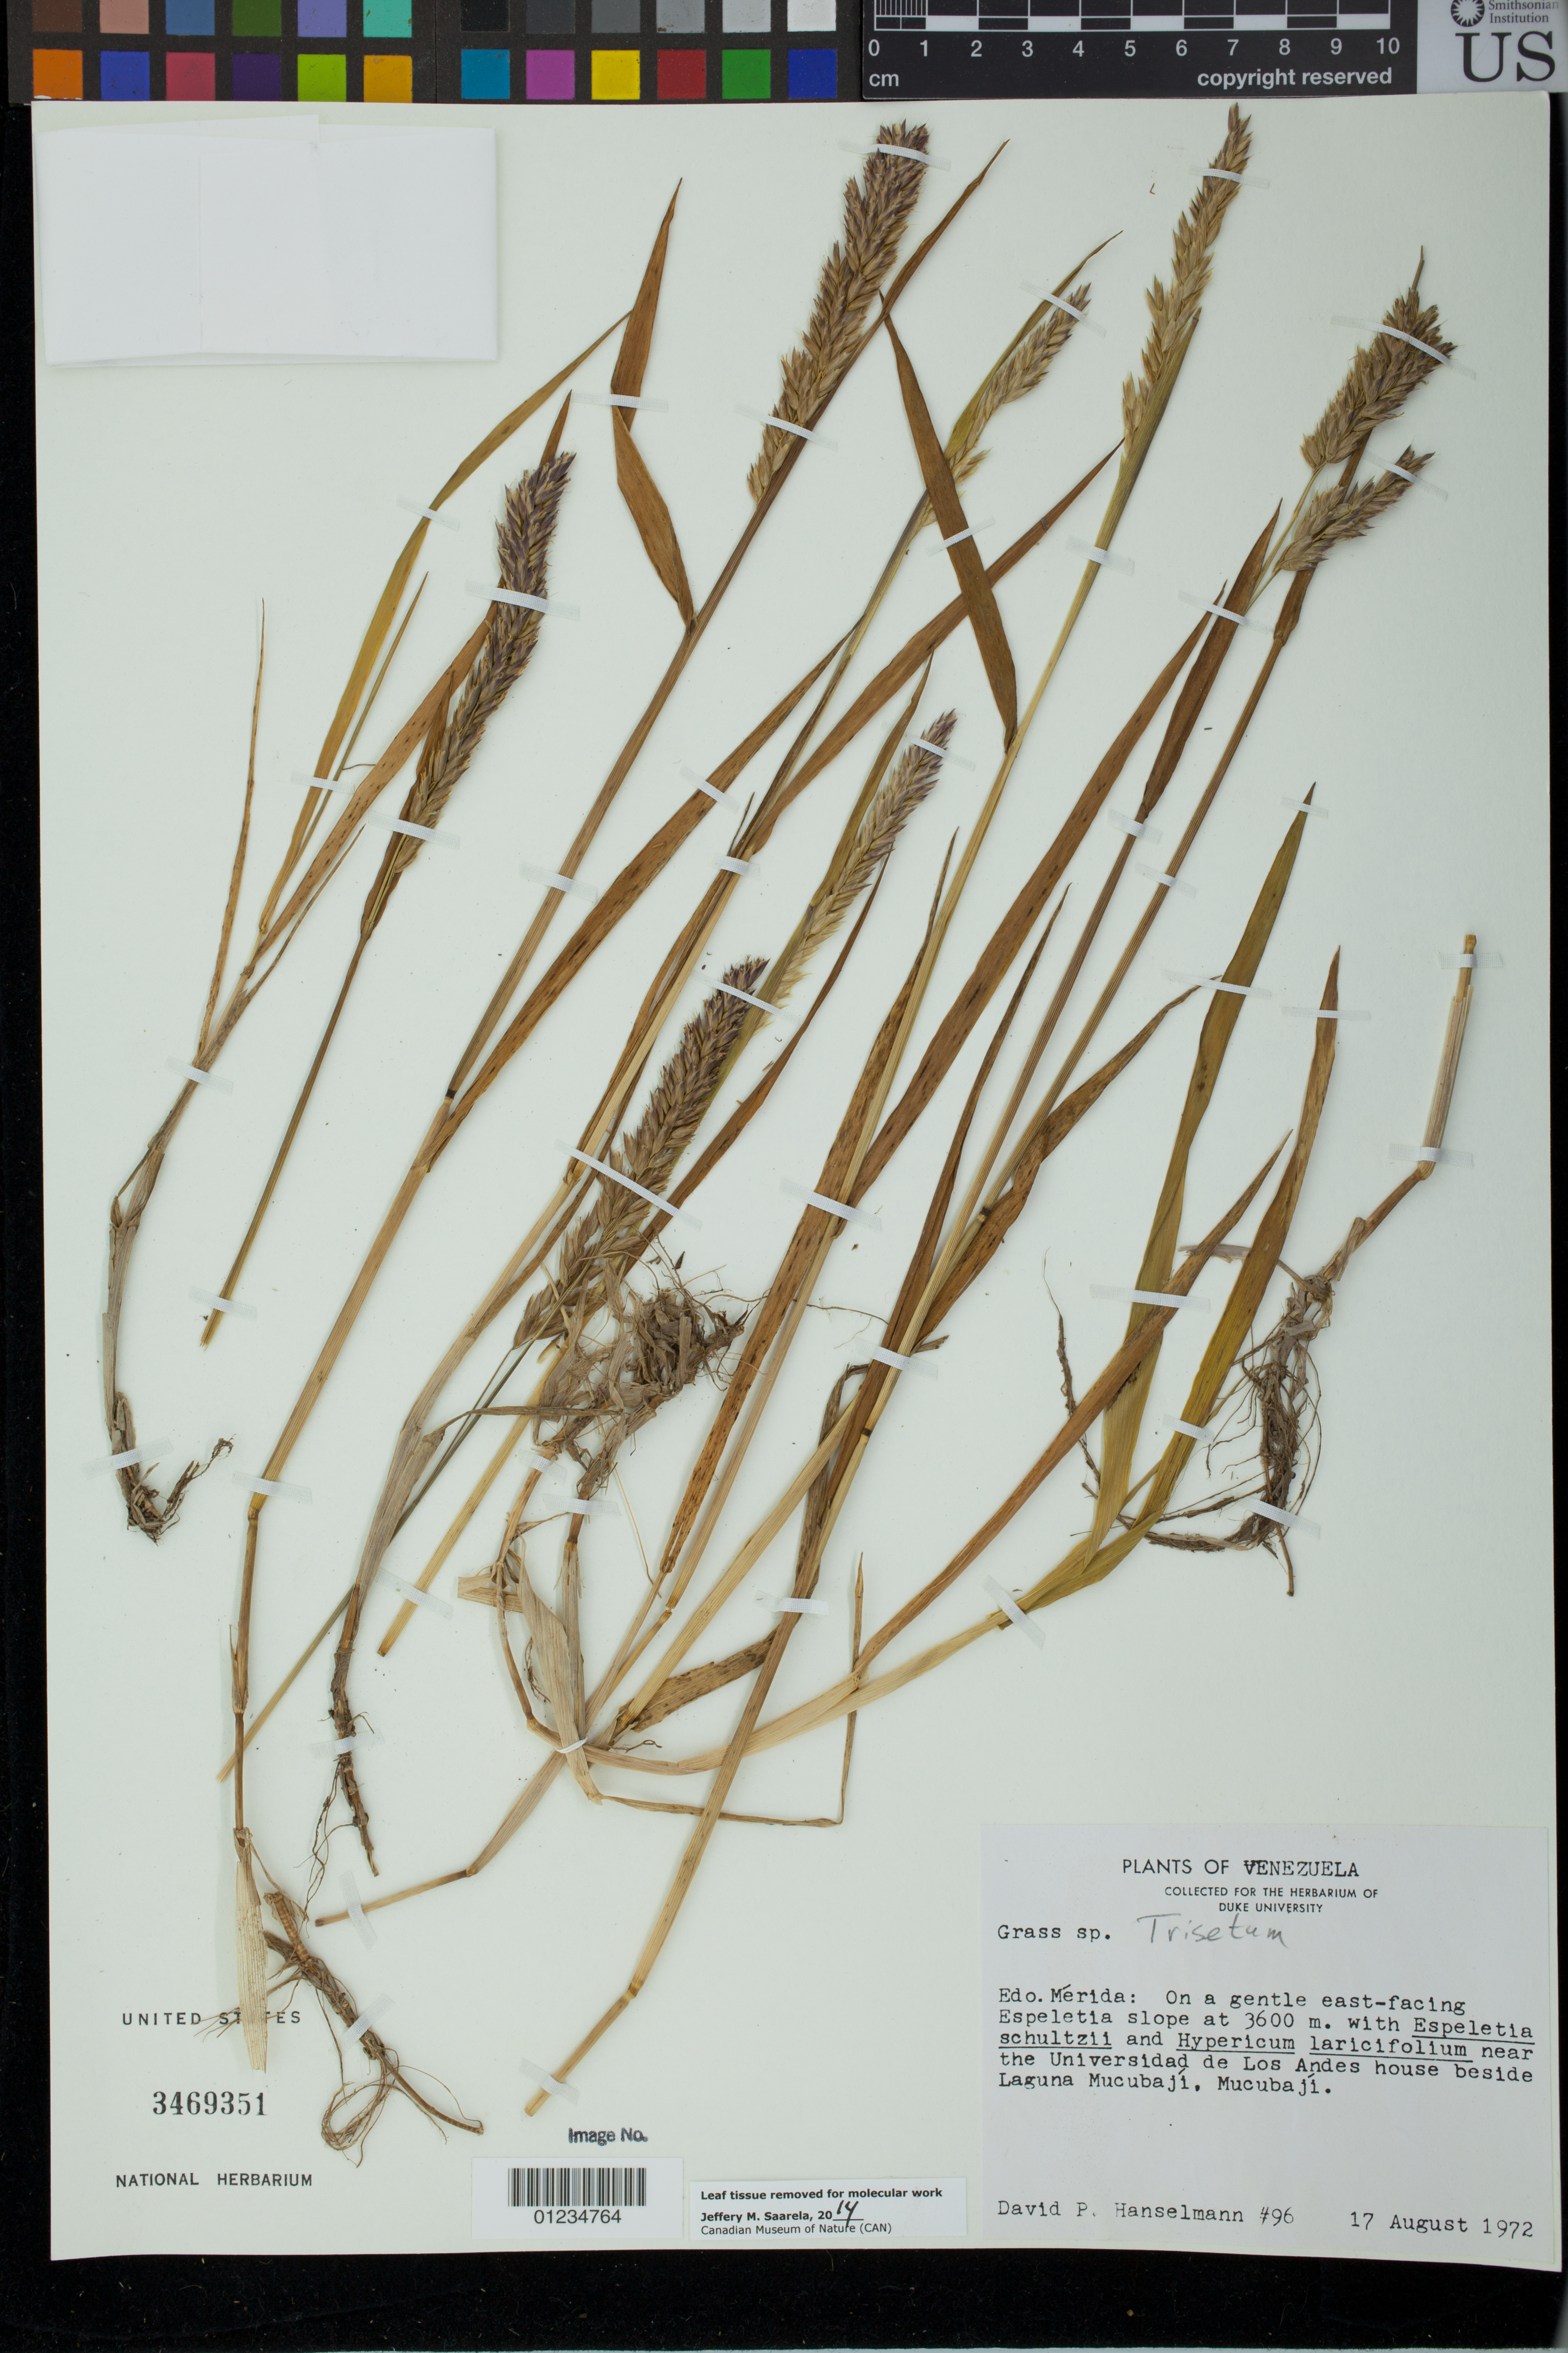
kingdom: Plantae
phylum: Tracheophyta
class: Liliopsida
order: Poales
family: Poaceae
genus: Anthoxanthum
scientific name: Anthoxanthum mexicanum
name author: (Rupr. ex E. Fourn.) Mez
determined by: Soreng, Robert J., Research Associate (BOT), Smithsonian Institution - National Museum of Natural History (UNITED STATES)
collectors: D. Hanselmann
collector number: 96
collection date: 1972-08-17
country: Venezuela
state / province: Mérida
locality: On a gentle East-facing Espeletia slope. Near the Universidad de Los Andes house beside Laguna Mucubaji, Mucubaji.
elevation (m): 3600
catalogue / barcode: US 3469351